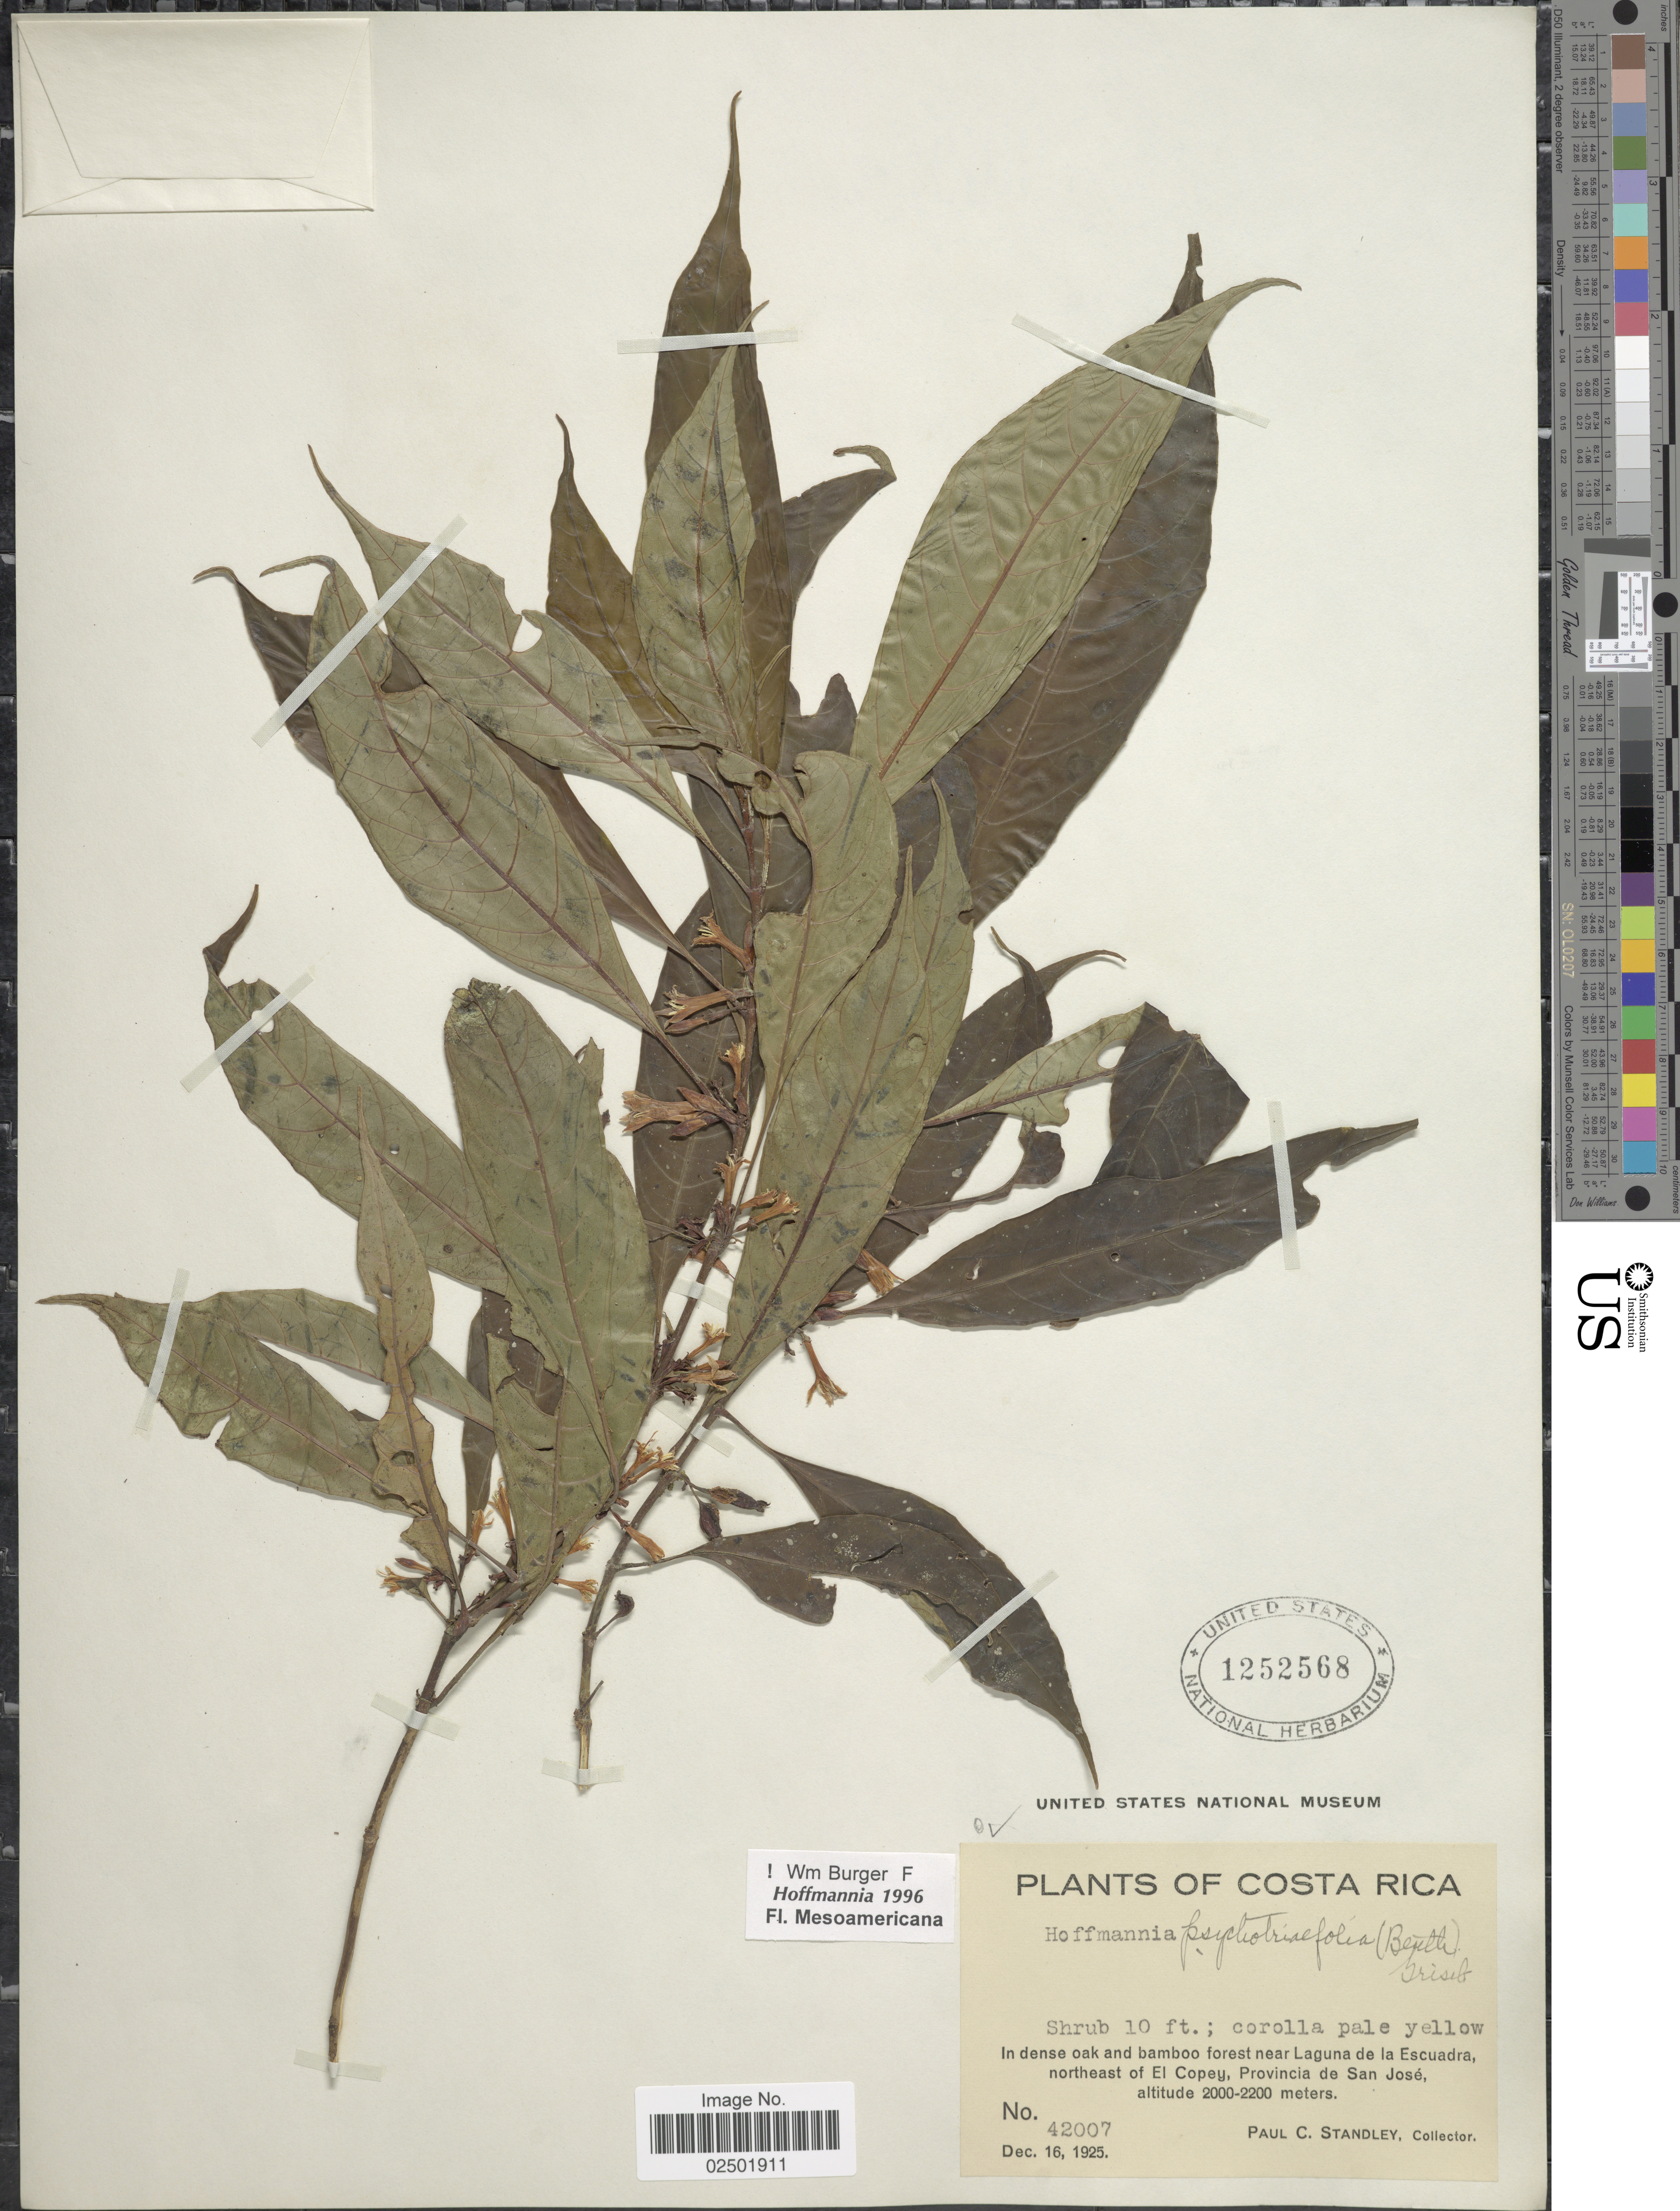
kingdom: Plantae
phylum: Tracheophyta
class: Magnoliopsida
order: Gentianales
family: Rubiaceae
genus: Hoffmannia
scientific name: Hoffmannia psychotriifolia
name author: (Benth.) Griseb.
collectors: P. C. Standley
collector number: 42007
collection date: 1925-12-16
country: Costa Rica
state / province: San José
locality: near Laguna de la Escuadra, northeast of El Copey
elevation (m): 2000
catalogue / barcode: US 1252568